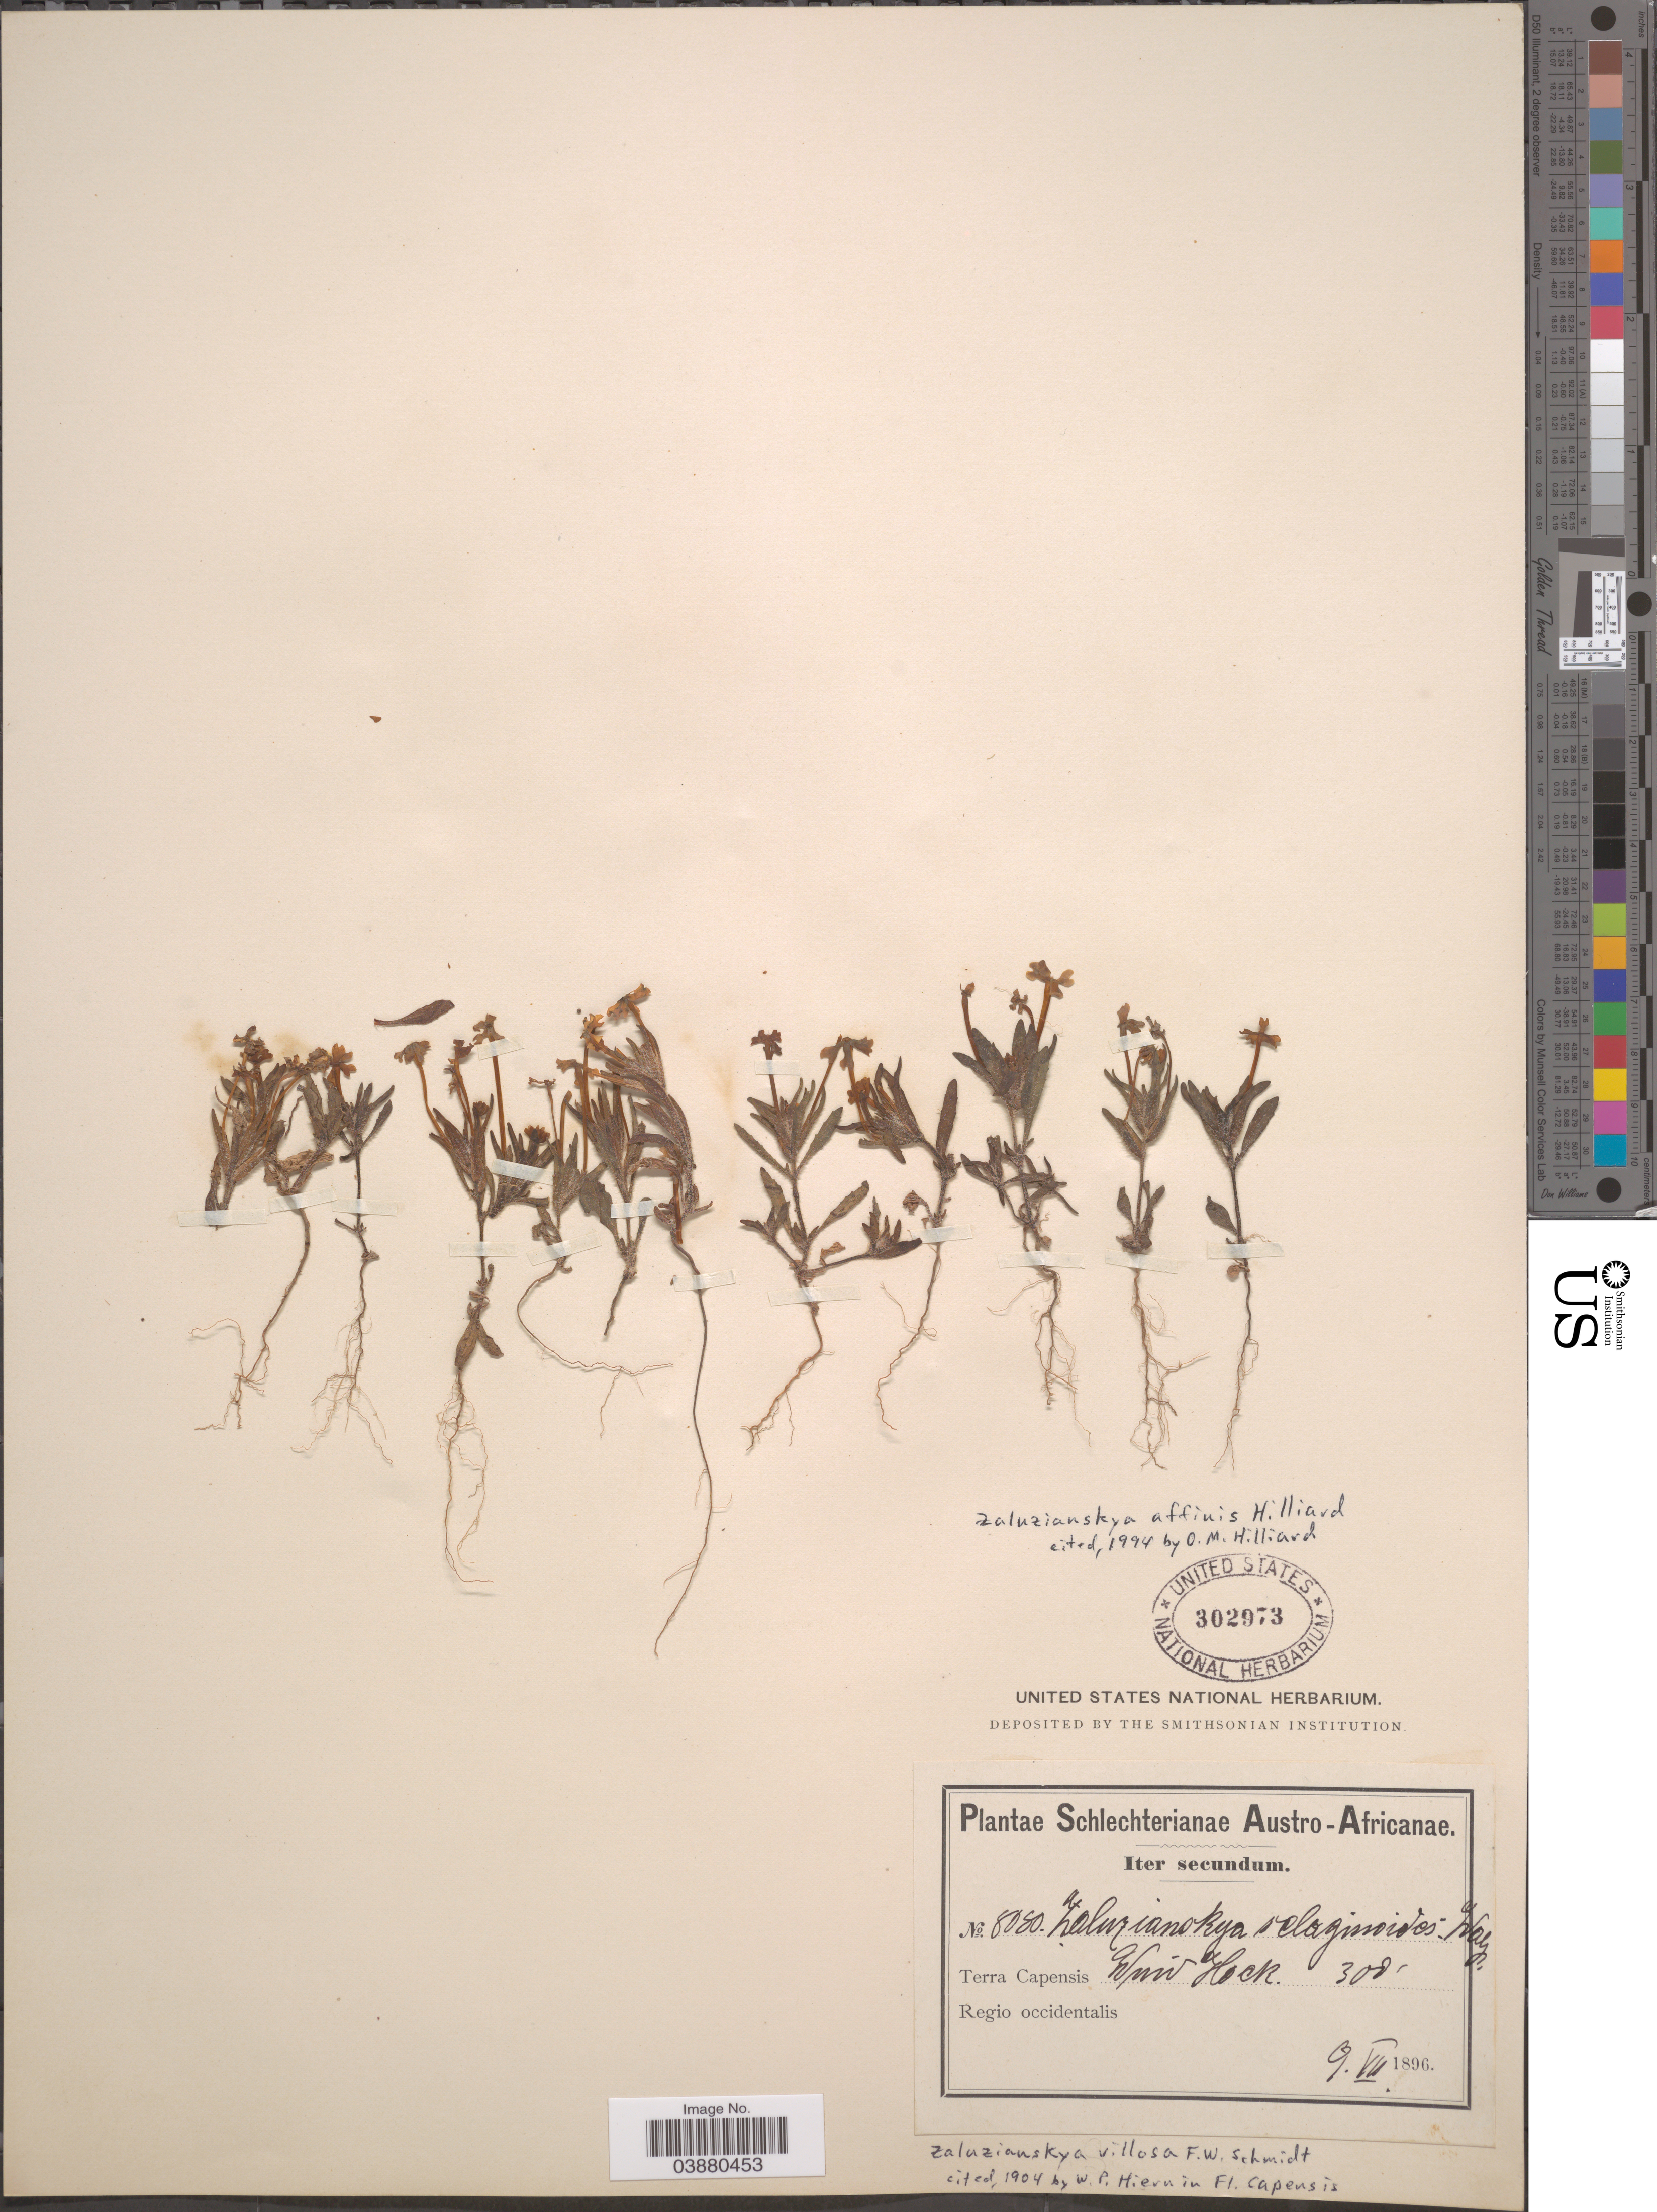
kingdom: Plantae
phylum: Tracheophyta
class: Magnoliopsida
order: Lamiales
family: Scrophulariaceae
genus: Zaluzianskya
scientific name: Zaluzianskya affinis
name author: Hilliard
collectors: Schlechter, --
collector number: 8080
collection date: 1896-07-09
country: South Africa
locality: Austro-Africanae. Terra Capensis Wind Hoek. Regio occidentalis.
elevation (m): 91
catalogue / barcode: US 302973